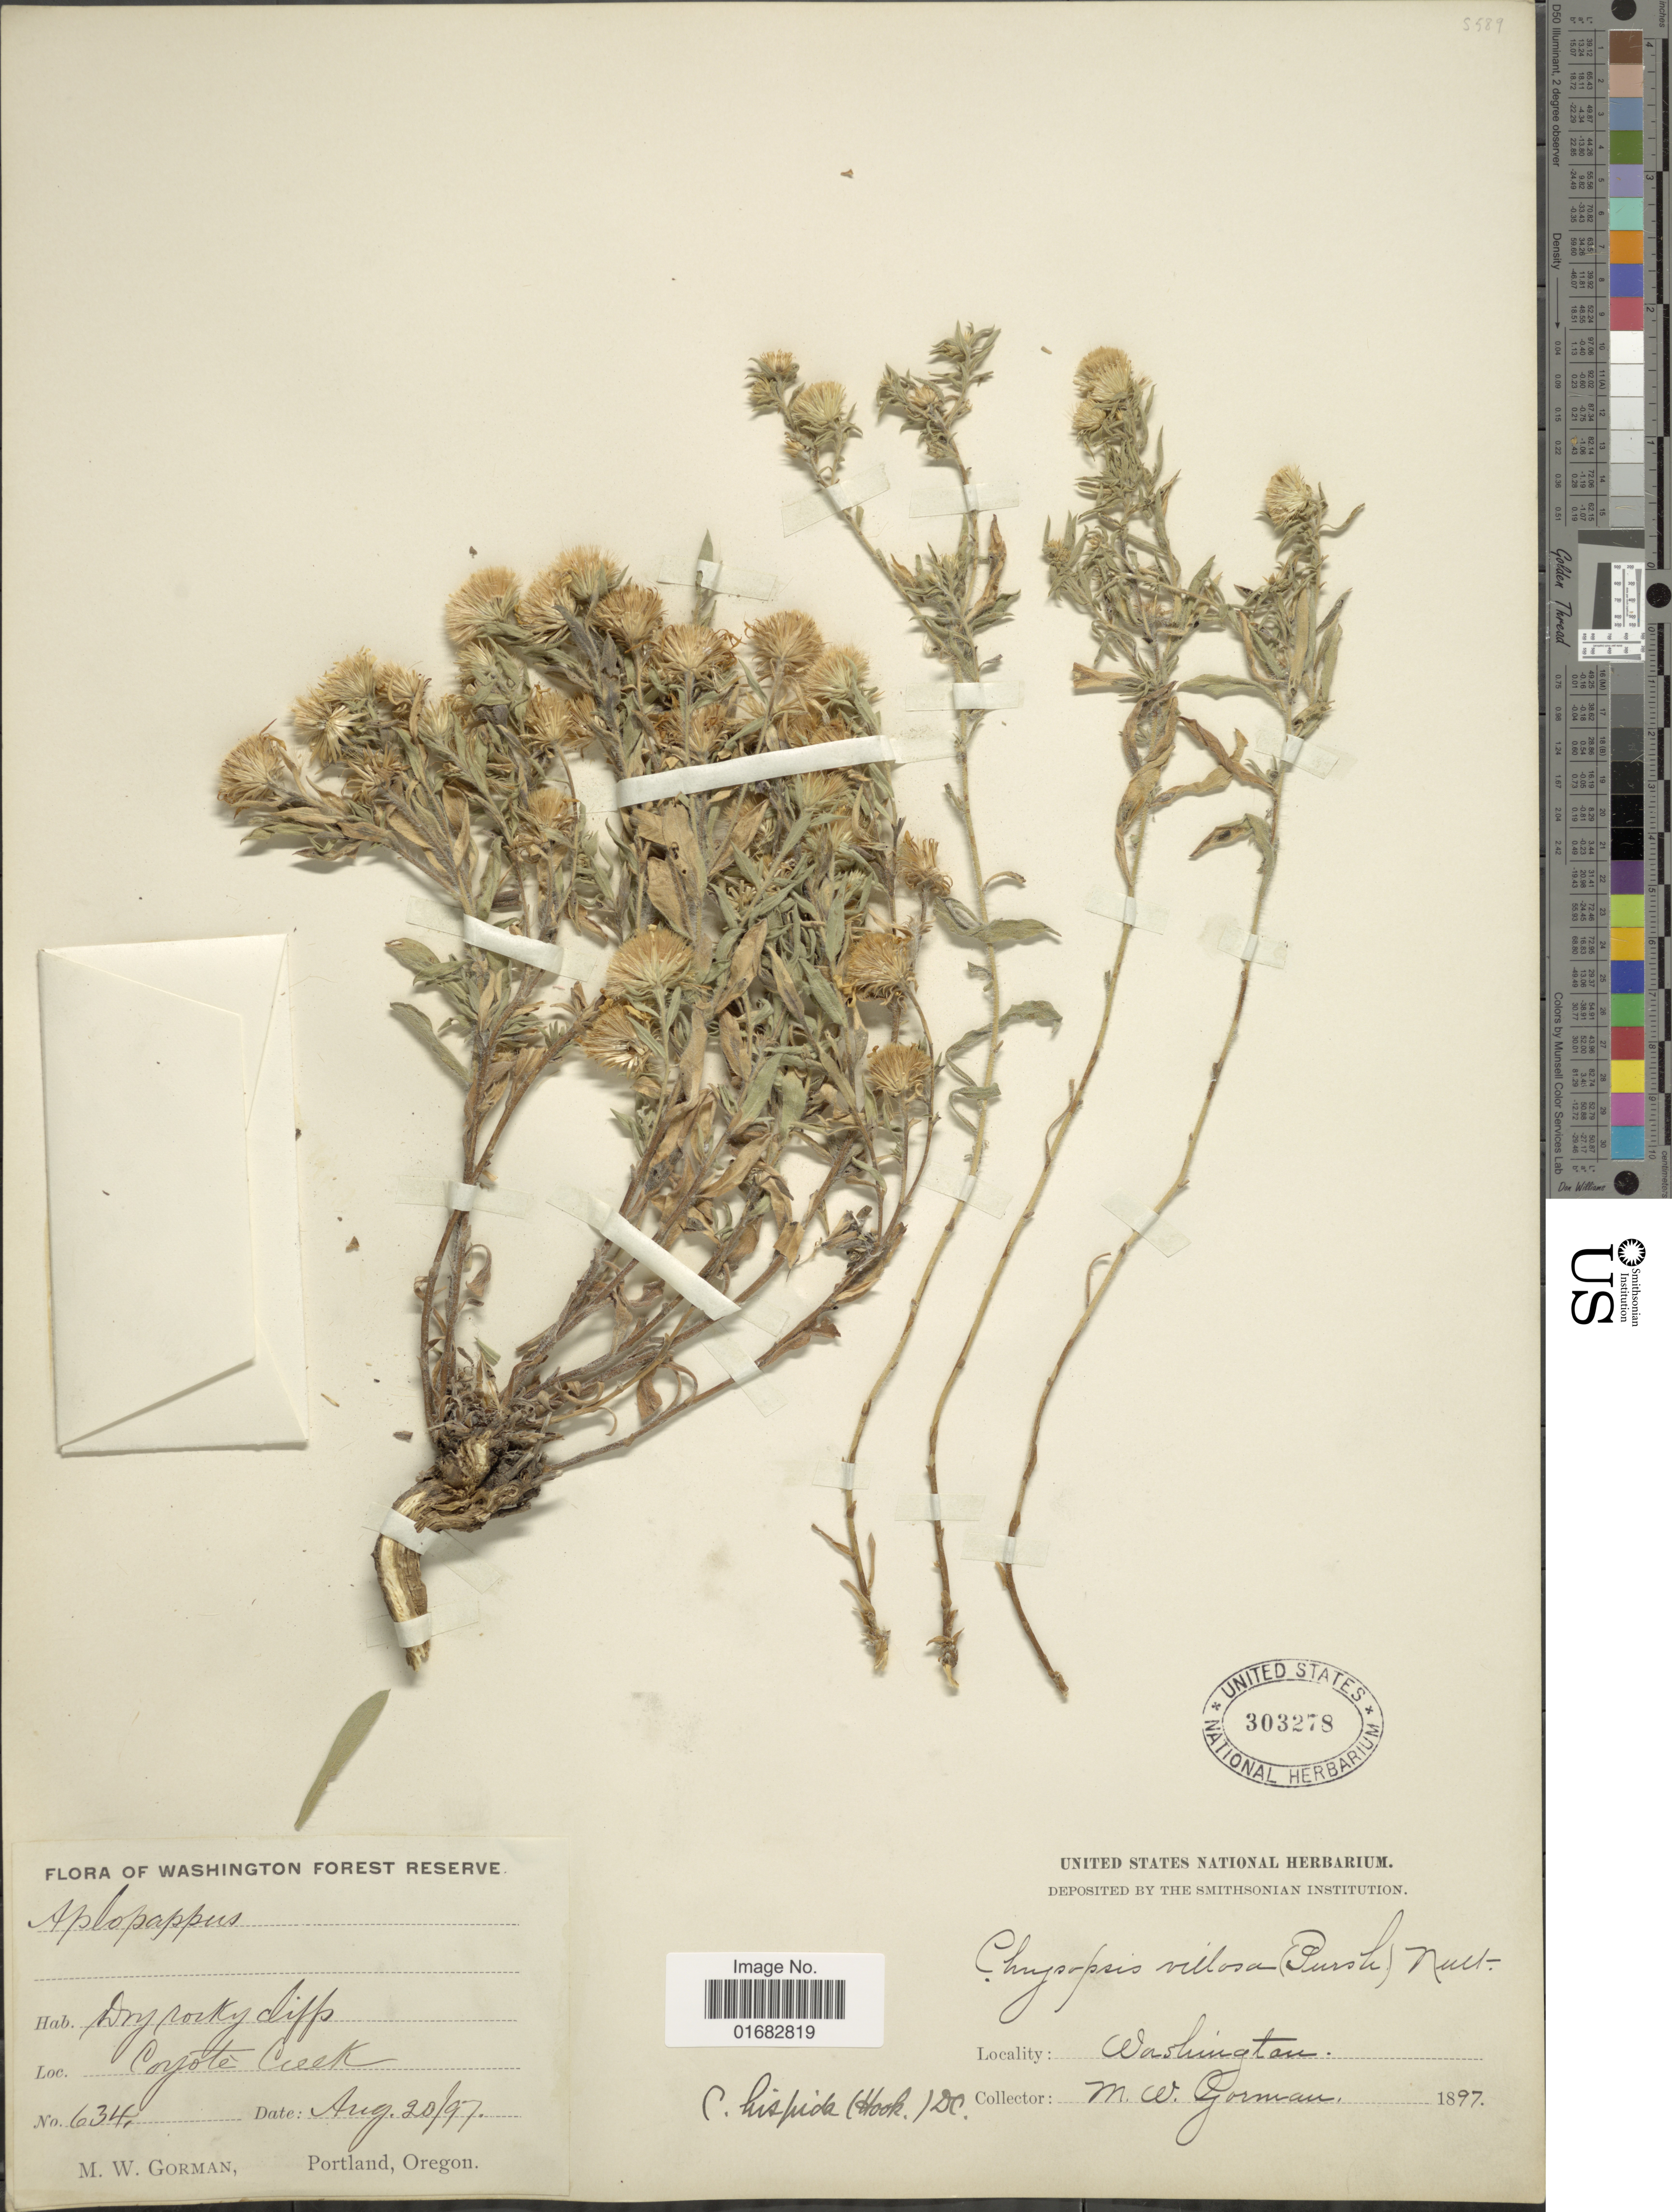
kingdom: Plantae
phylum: Tracheophyta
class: Magnoliopsida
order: Asterales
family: Asteraceae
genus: Heterotheca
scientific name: Heterotheca villosa var. hispida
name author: (Hook.) V.L. Harms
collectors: M. W. Gorman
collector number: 634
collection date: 1897-08-20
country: United States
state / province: Washington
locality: Coyote Creek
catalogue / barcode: US 303278